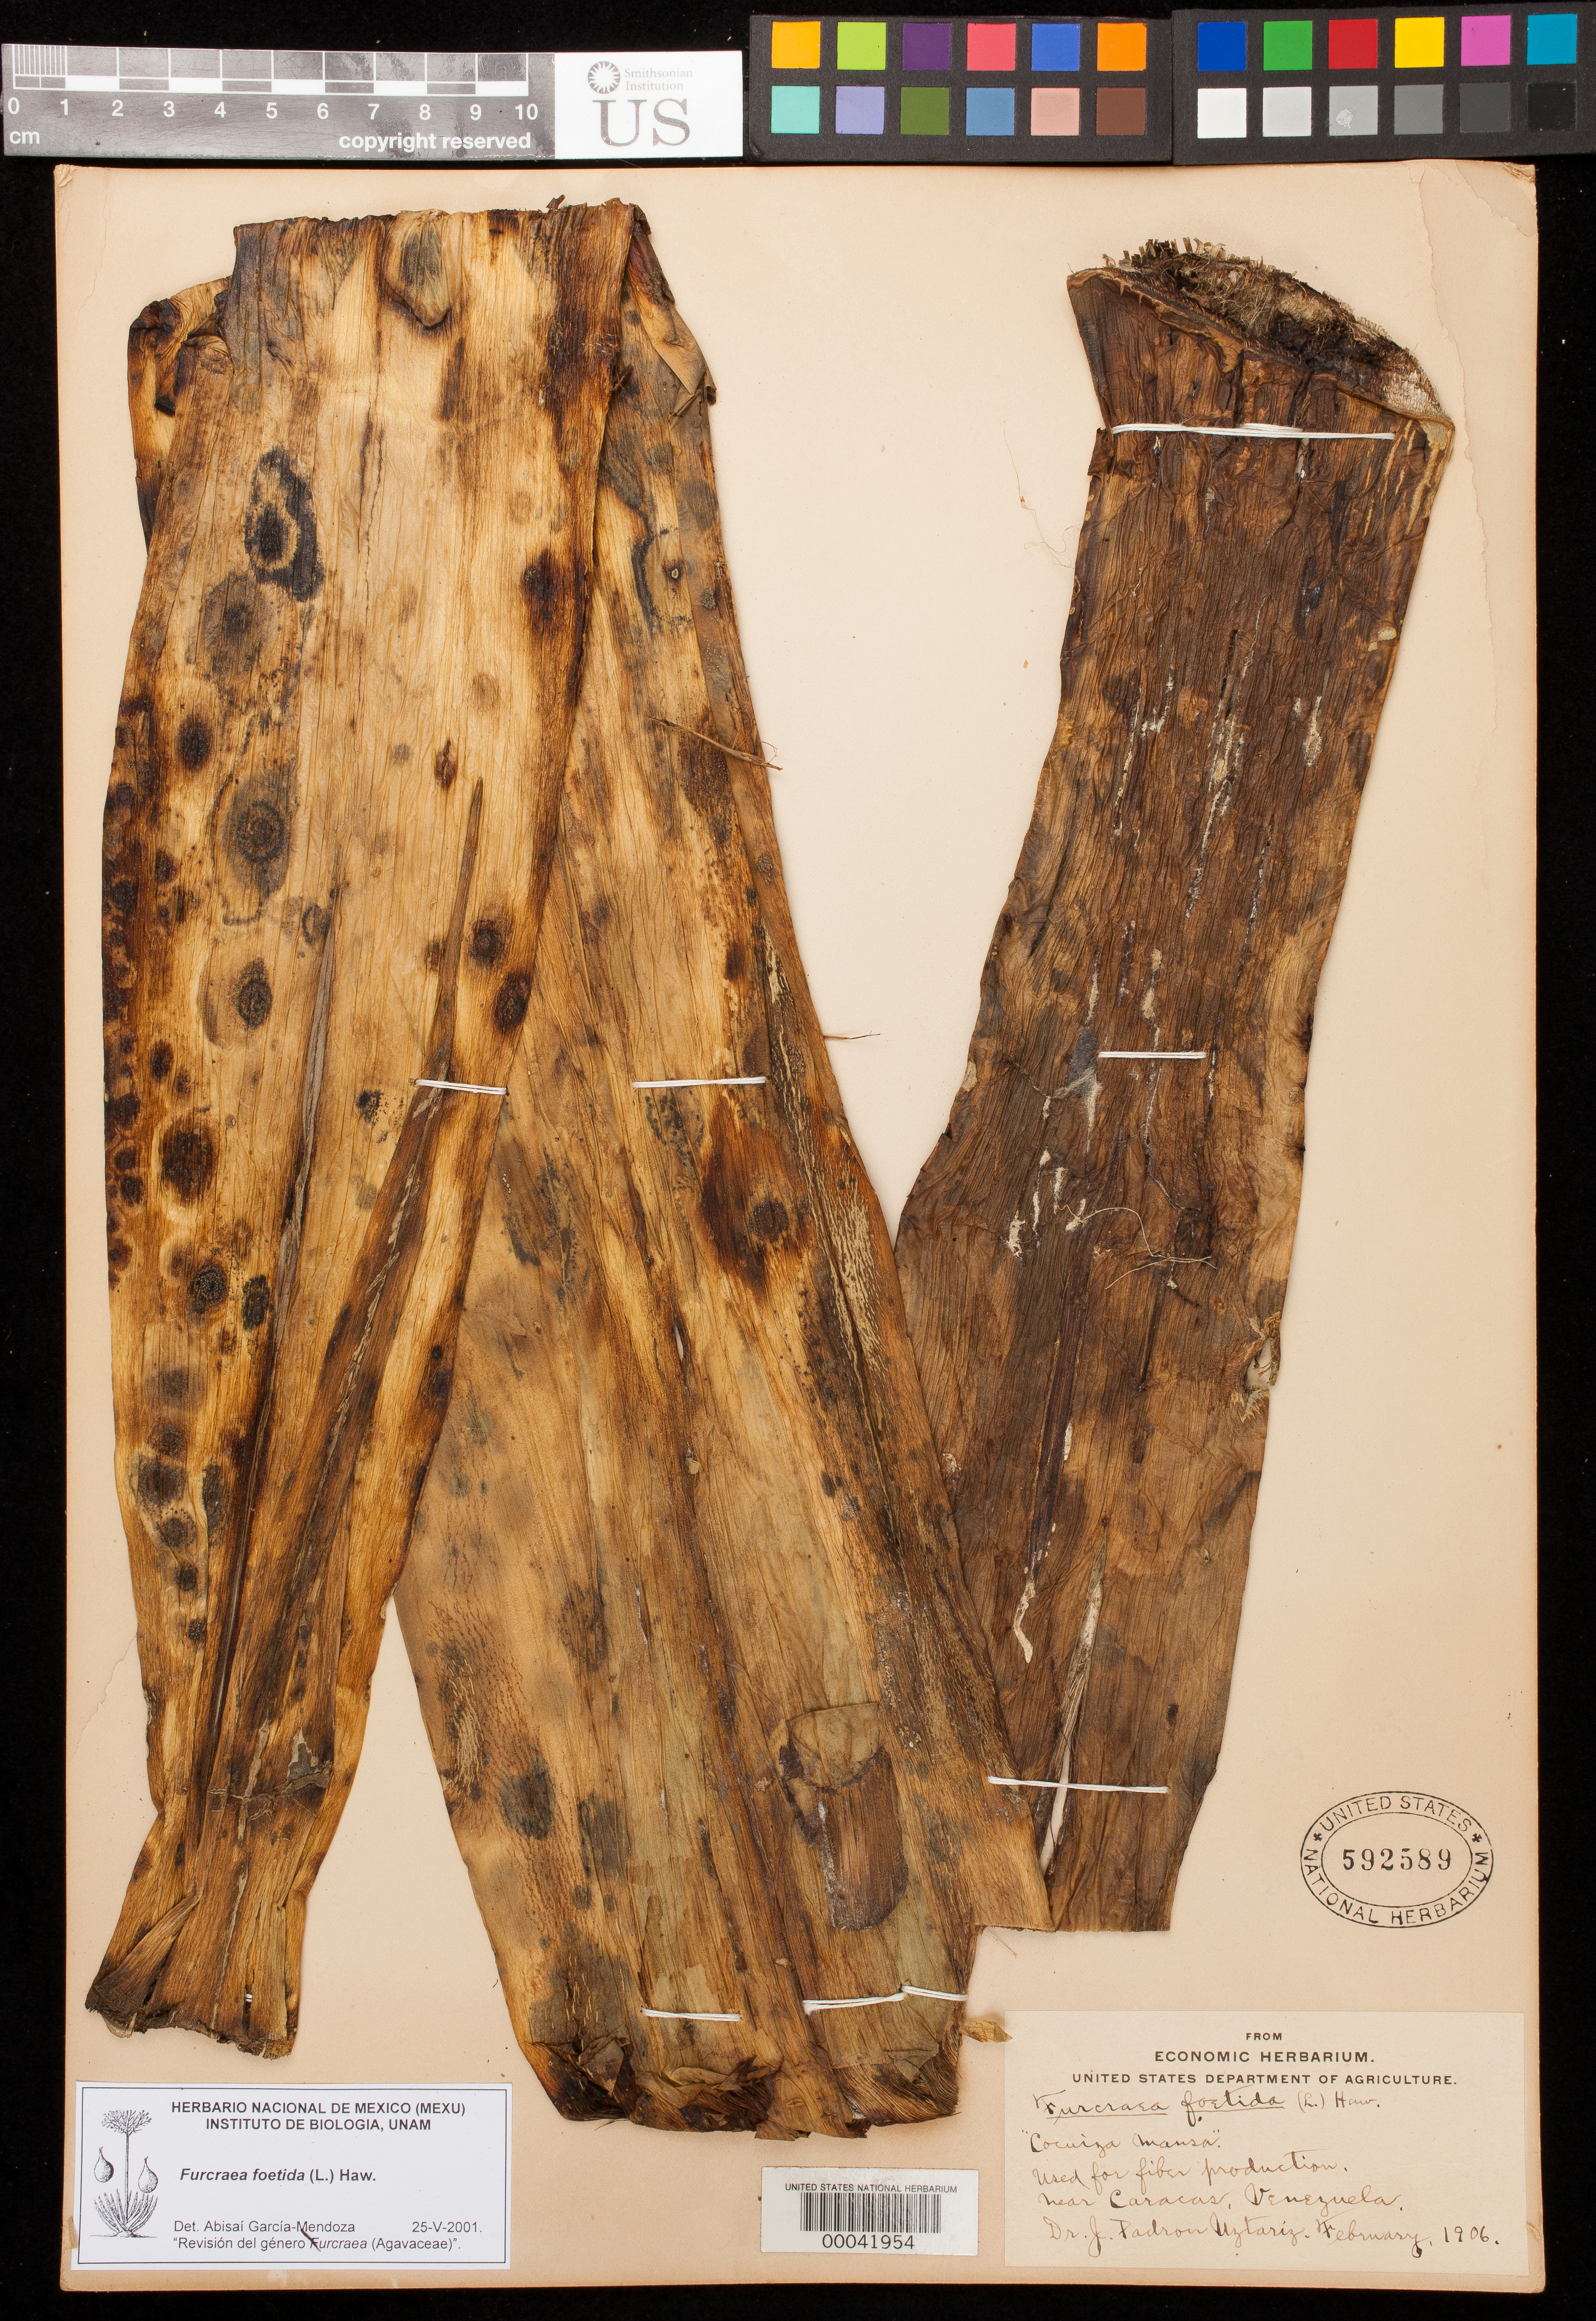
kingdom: Plantae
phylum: Tracheophyta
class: Liliopsida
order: Asparagales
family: Asparagaceae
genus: Furcraea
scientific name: Furcraea foetida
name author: (L.) Haw.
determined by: García-Mendoza, A.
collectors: J. Ustariz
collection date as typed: Feb 1906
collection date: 1906-02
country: Venezuela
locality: Near caracas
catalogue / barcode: US 592589